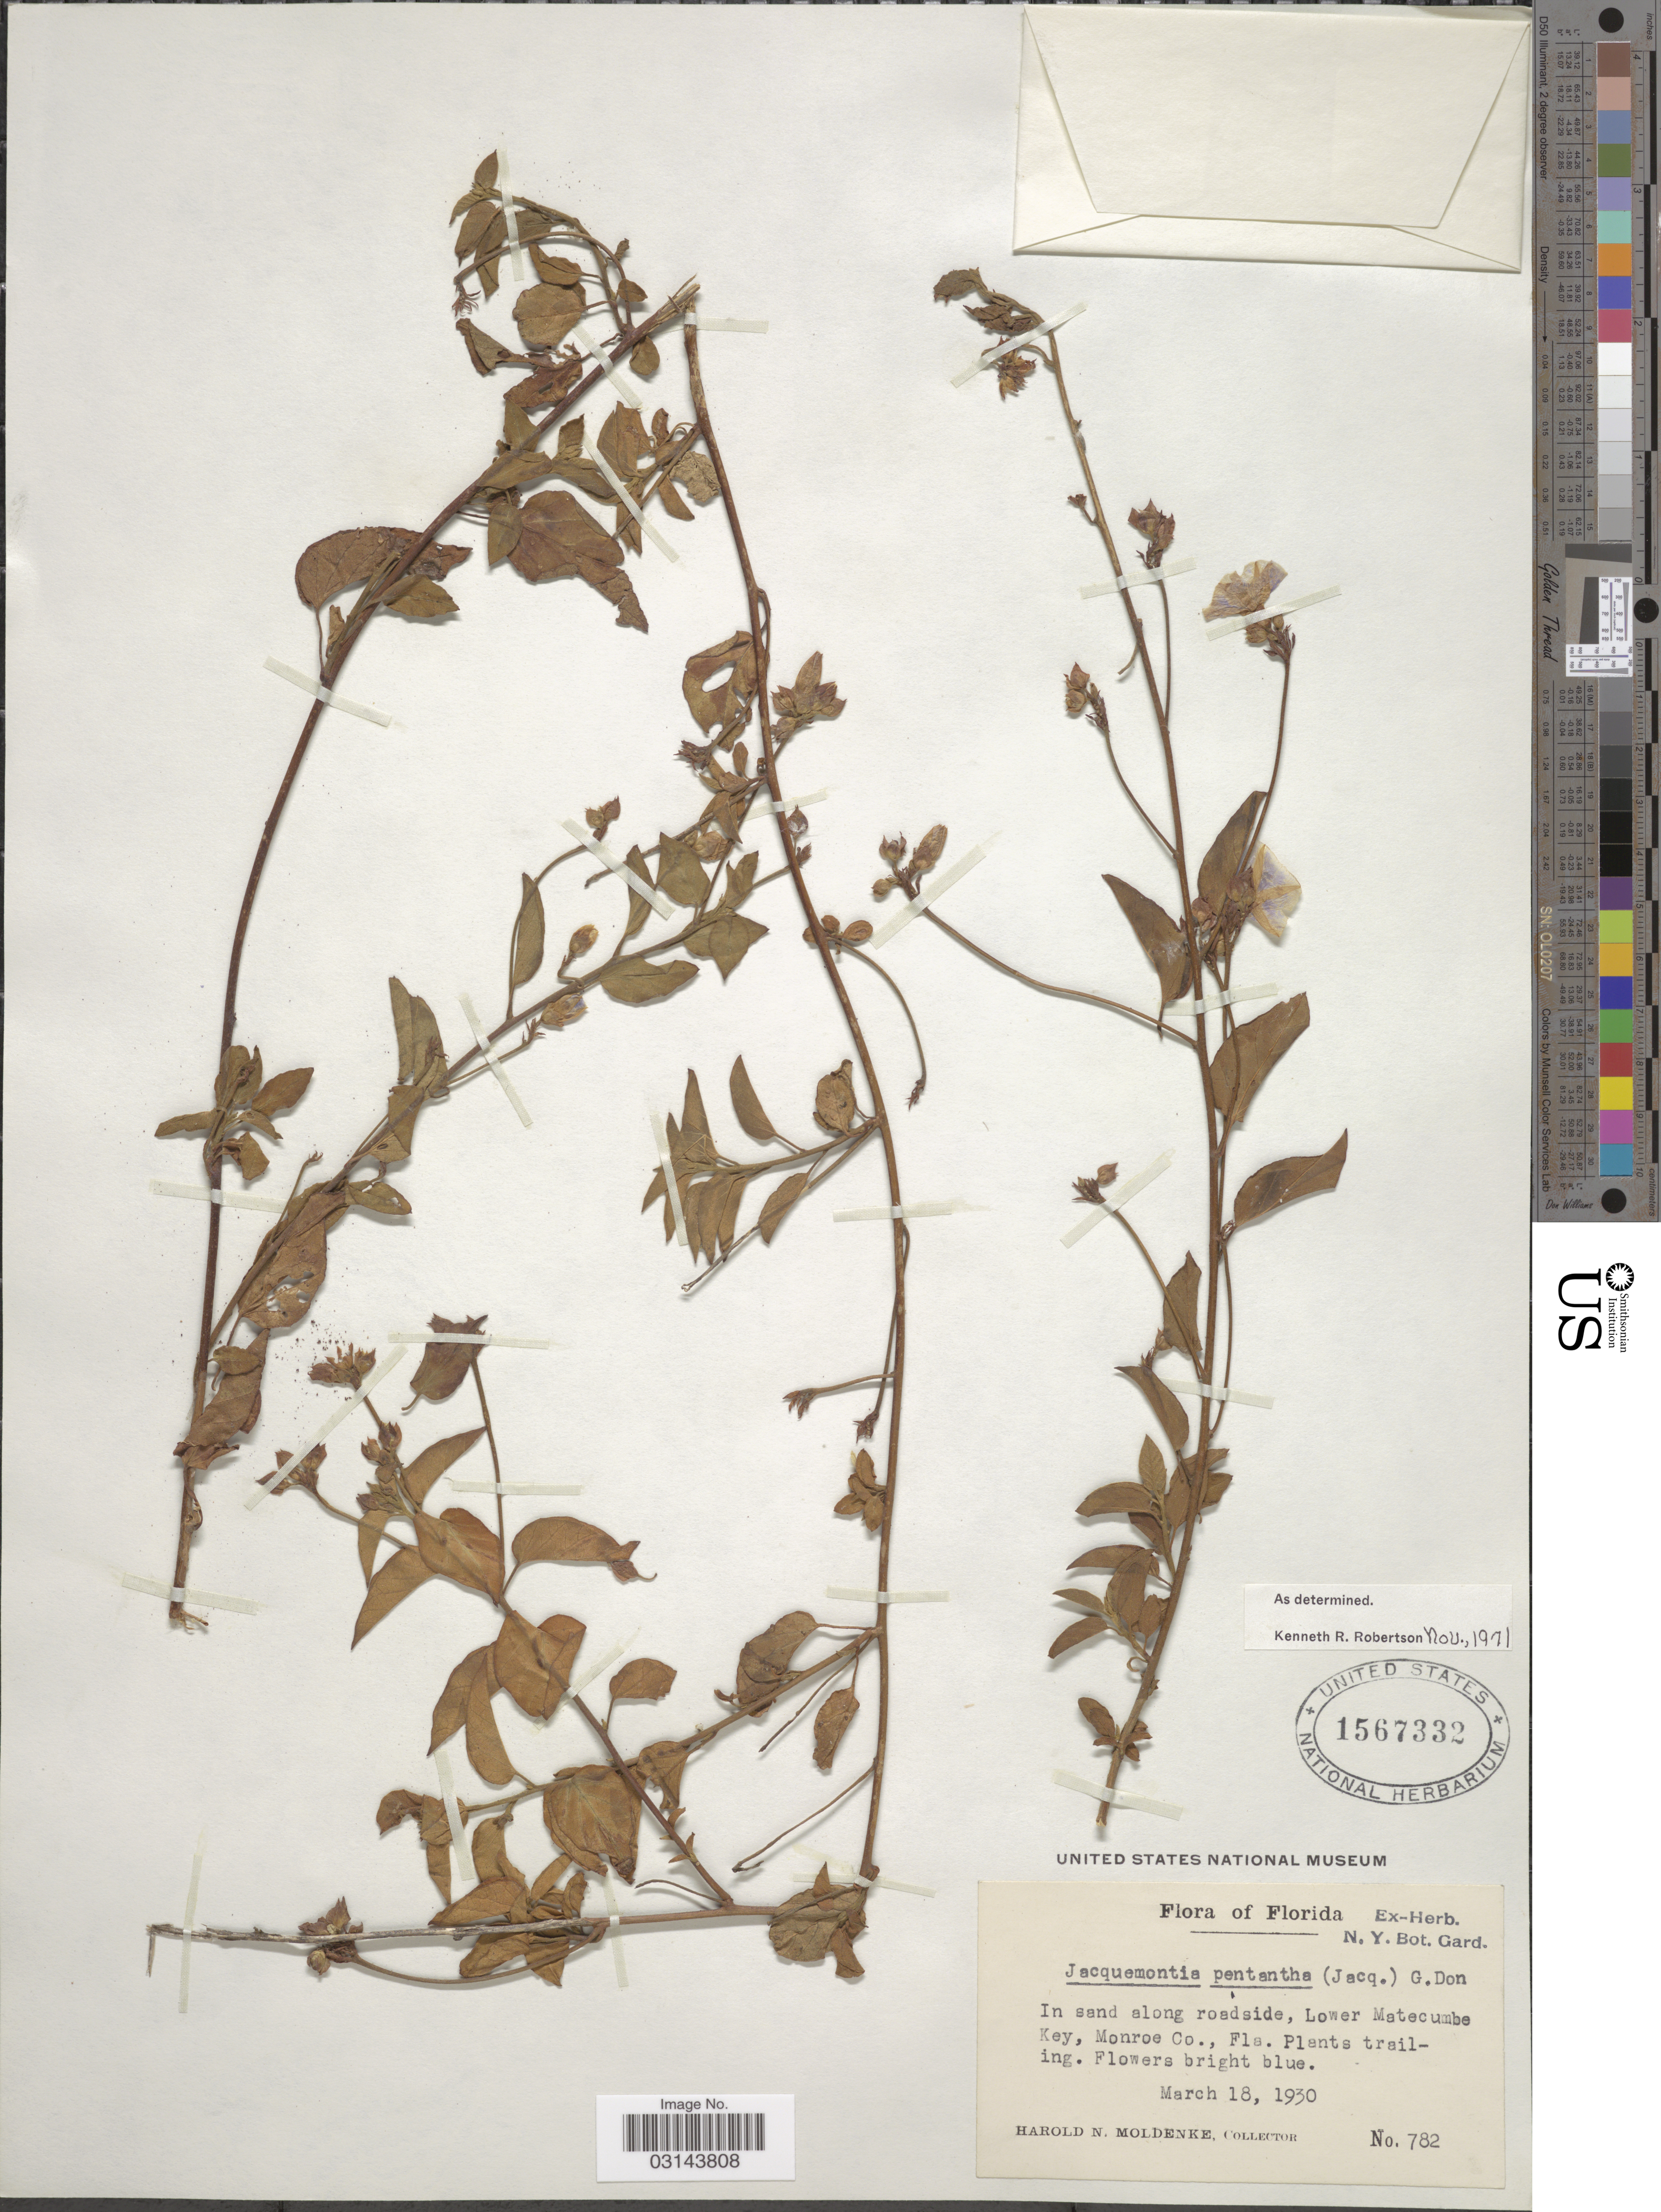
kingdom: Plantae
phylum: Tracheophyta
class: Magnoliopsida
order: Solanales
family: Convolvulaceae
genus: Jacquemontia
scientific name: Jacquemontia pentanthos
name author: (Jacq.) G. Don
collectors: H. N. Moldenke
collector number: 782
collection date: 1930-03-18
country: United States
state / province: Florida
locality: Along roadside, Lower Matecumbe Key, Monroe Co., Fla.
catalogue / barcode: US 1567332